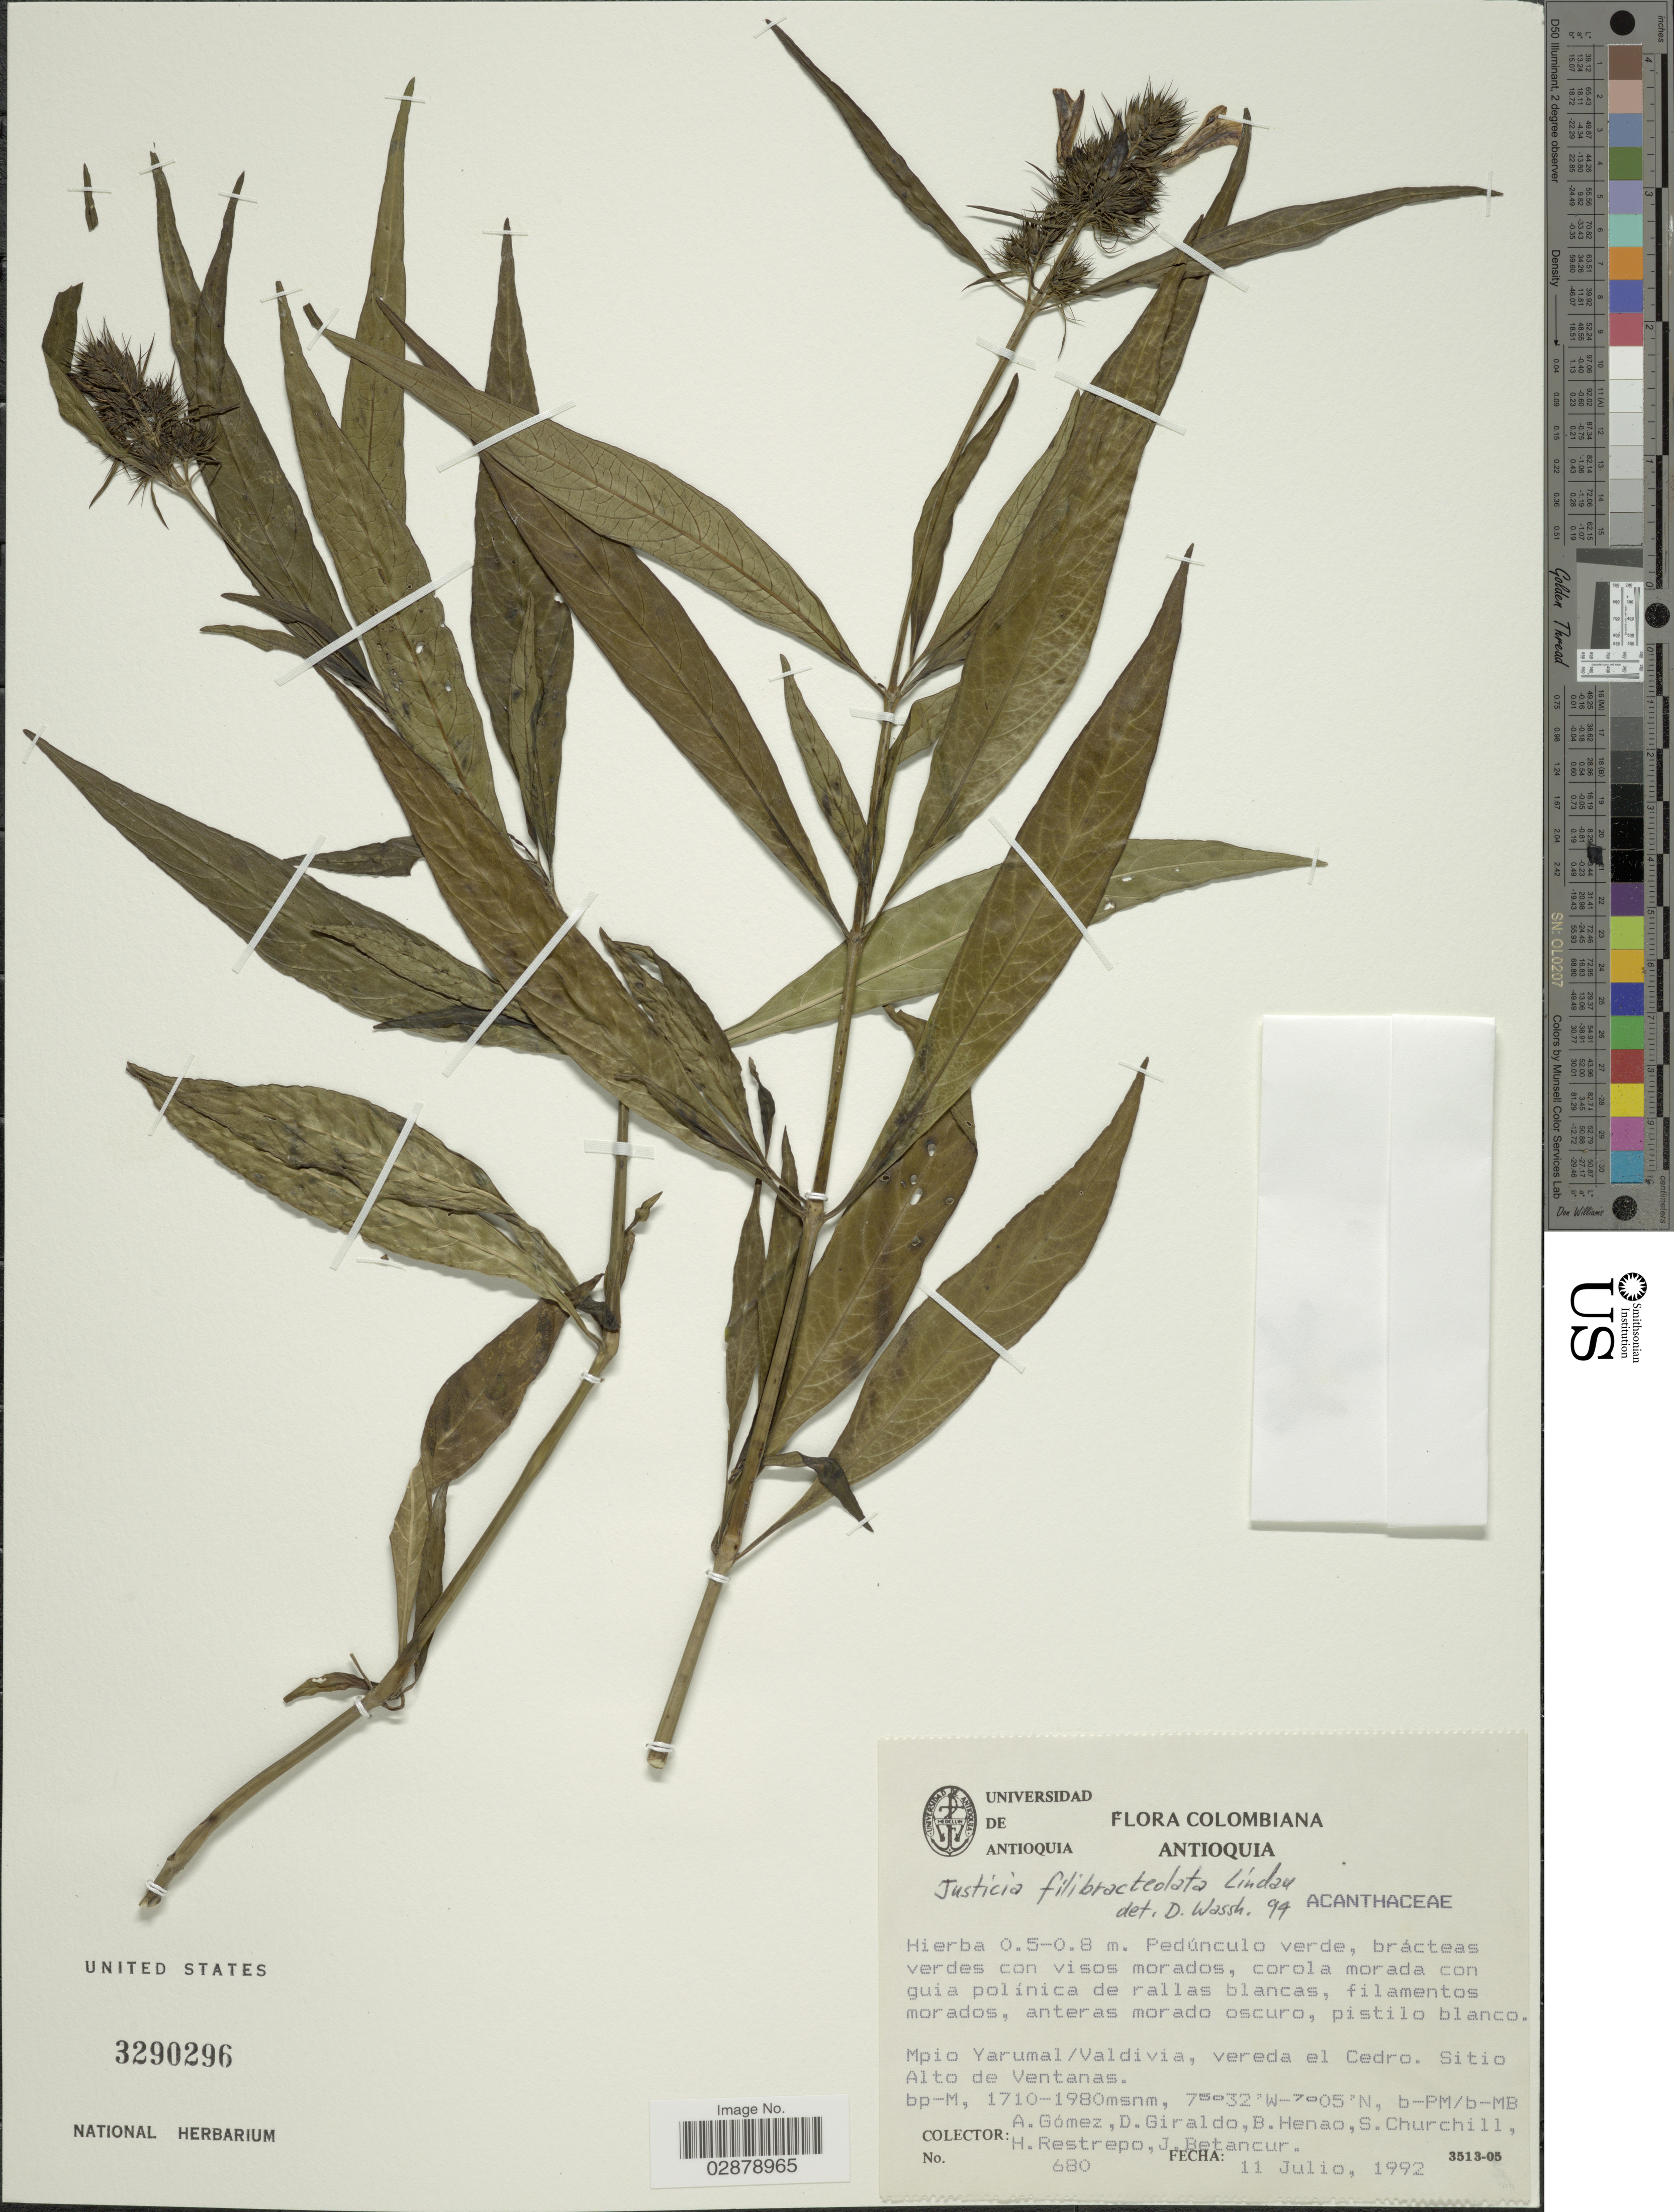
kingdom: Plantae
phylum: Tracheophyta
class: Magnoliopsida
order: Lamiales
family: Acanthaceae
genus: Justicia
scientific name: Justicia filibracteolata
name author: Lindau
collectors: A. Gómez, D. Giraldo, B. Henao, S. Churchill & et al.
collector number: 680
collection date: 1992-07-11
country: Colombia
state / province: Antioquia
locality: Mpio Yarumal/ Valdivia, vereda el Cedro. Sitio Alto de Ventanas.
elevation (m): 1710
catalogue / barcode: US 3290296